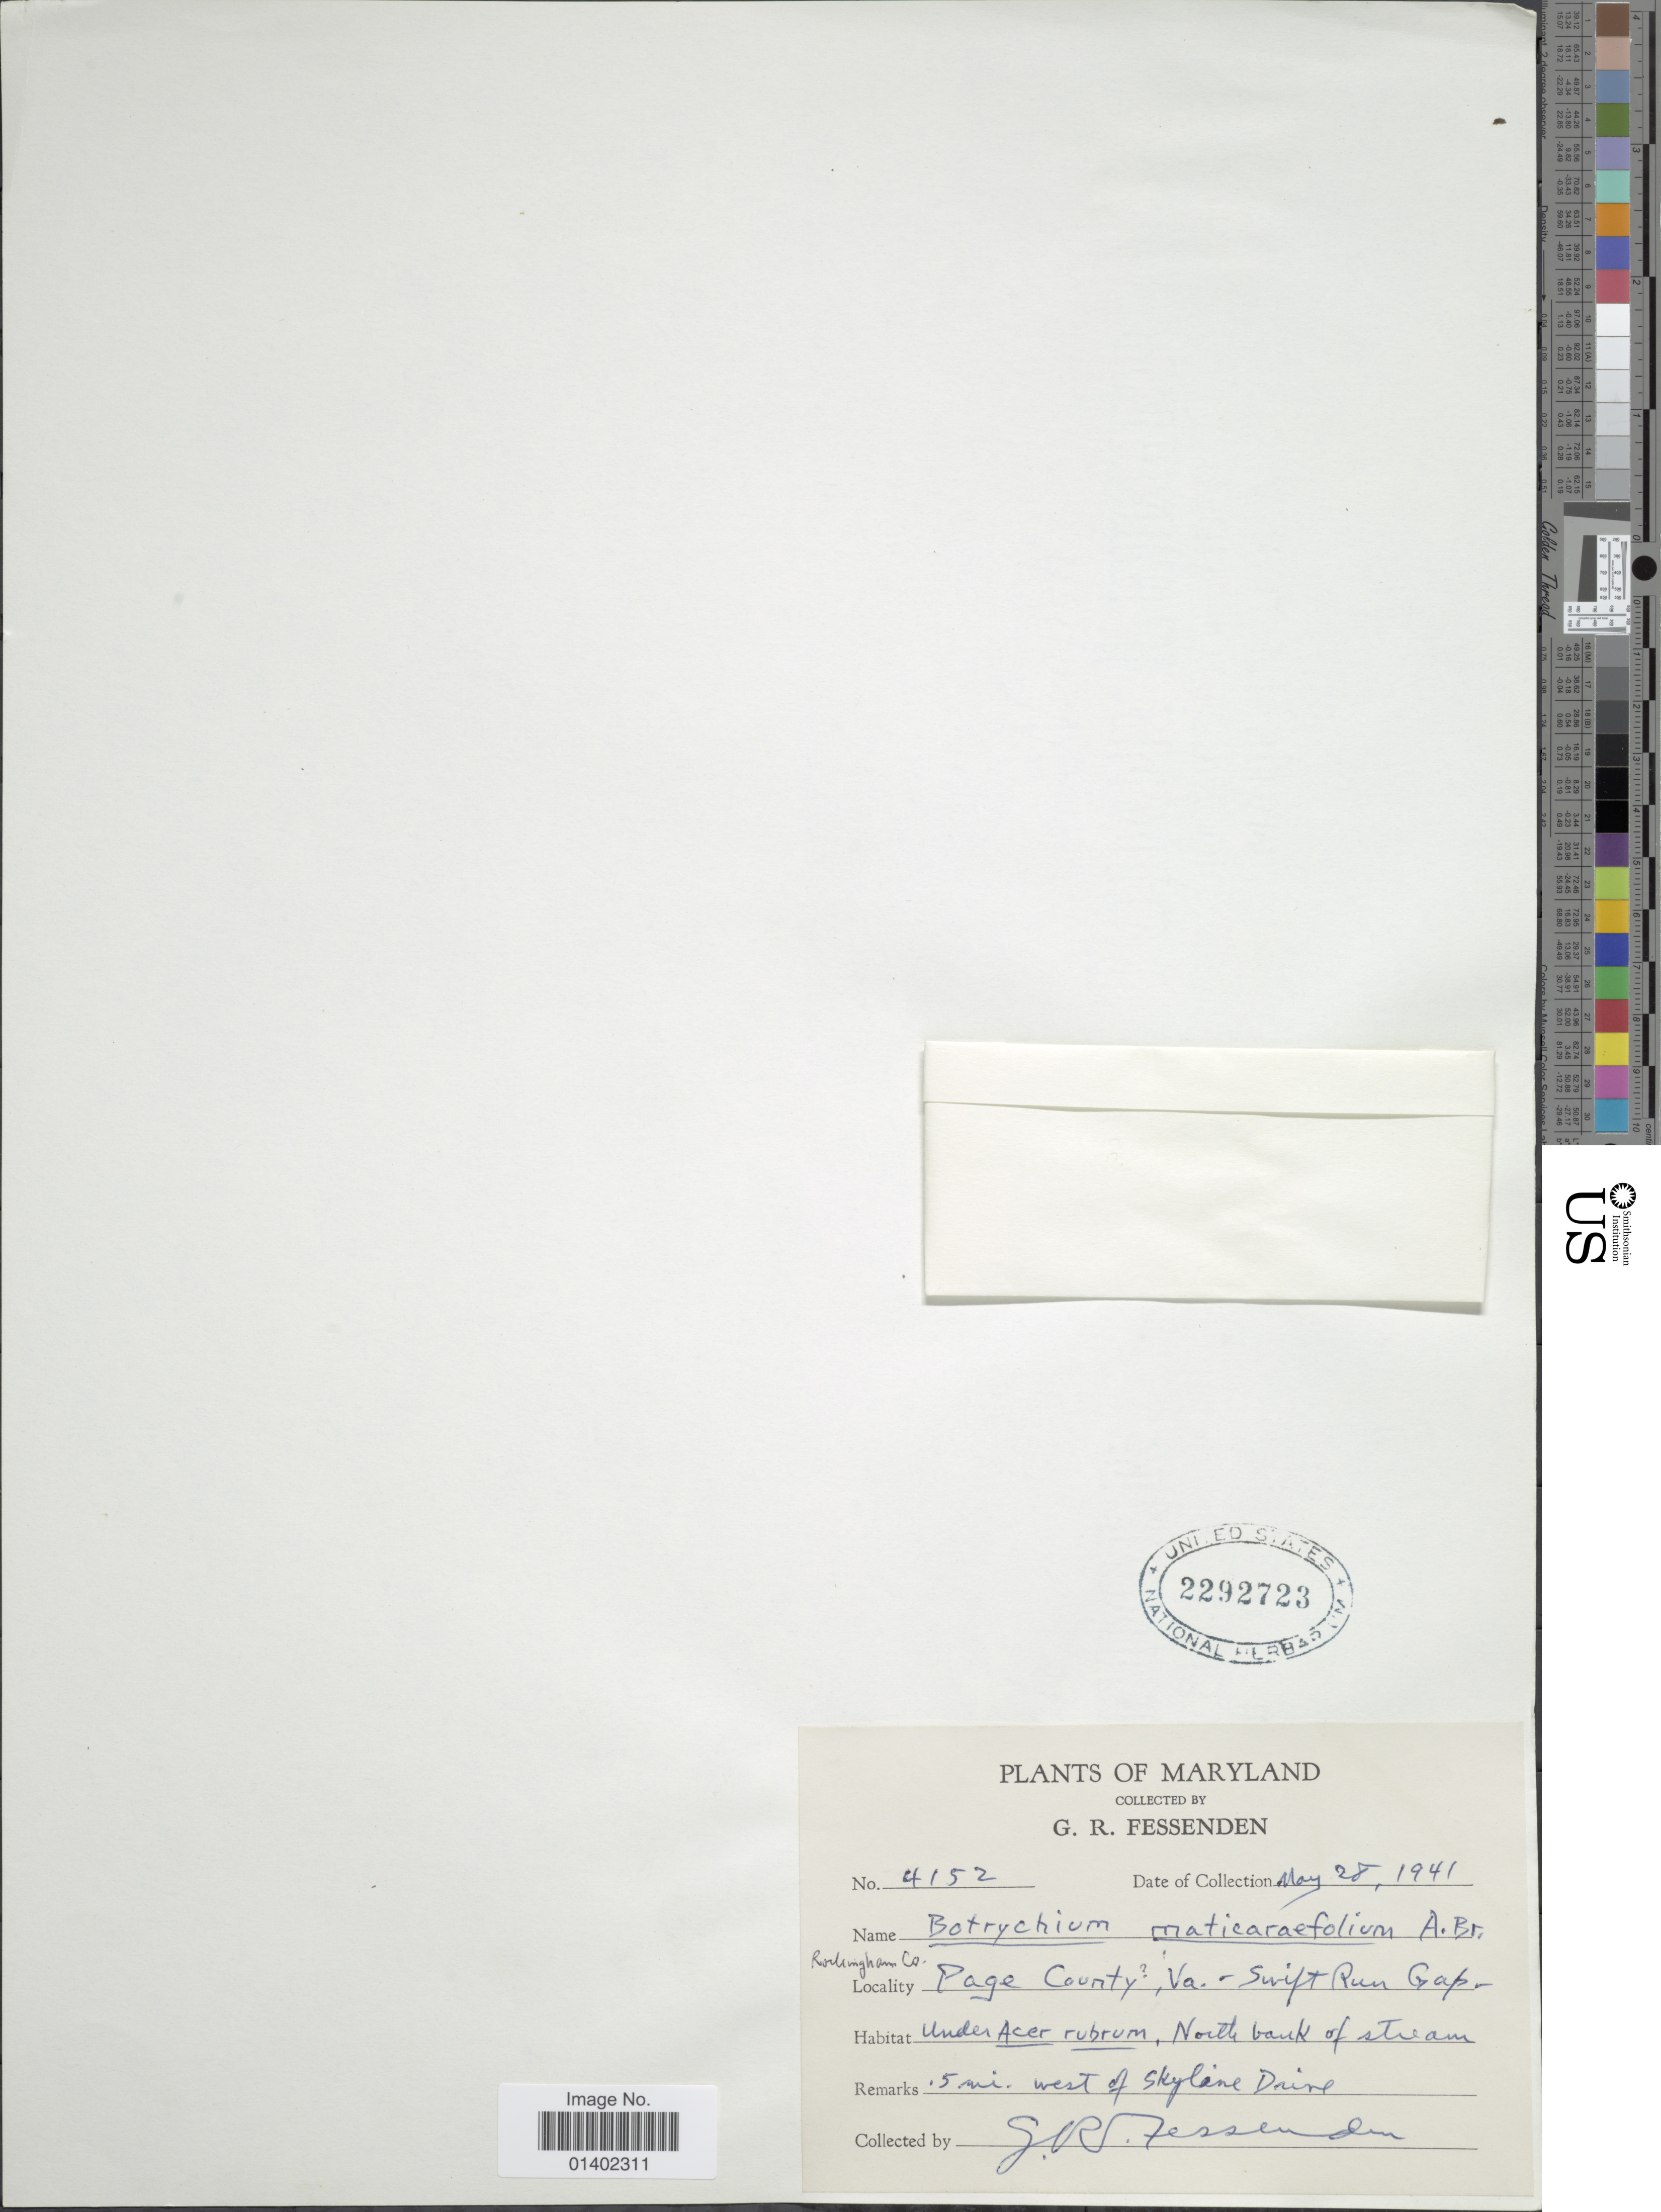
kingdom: Plantae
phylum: Tracheophyta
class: Polypodiopsida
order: Ophioglossales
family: Ophioglossaceae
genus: Botrychium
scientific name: Botrychium matricariifolium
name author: (A. Braun ex Dowell) A. Braun ex Koch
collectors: G. Fessenden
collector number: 4152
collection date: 1941-05-28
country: United States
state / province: Virginia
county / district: Page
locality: Rockingham Co, Page County, Va-Swift Run Gap, Under Acer rudrum, north bank of stream, 5 mi west of Skyline Drive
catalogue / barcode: US 2292723